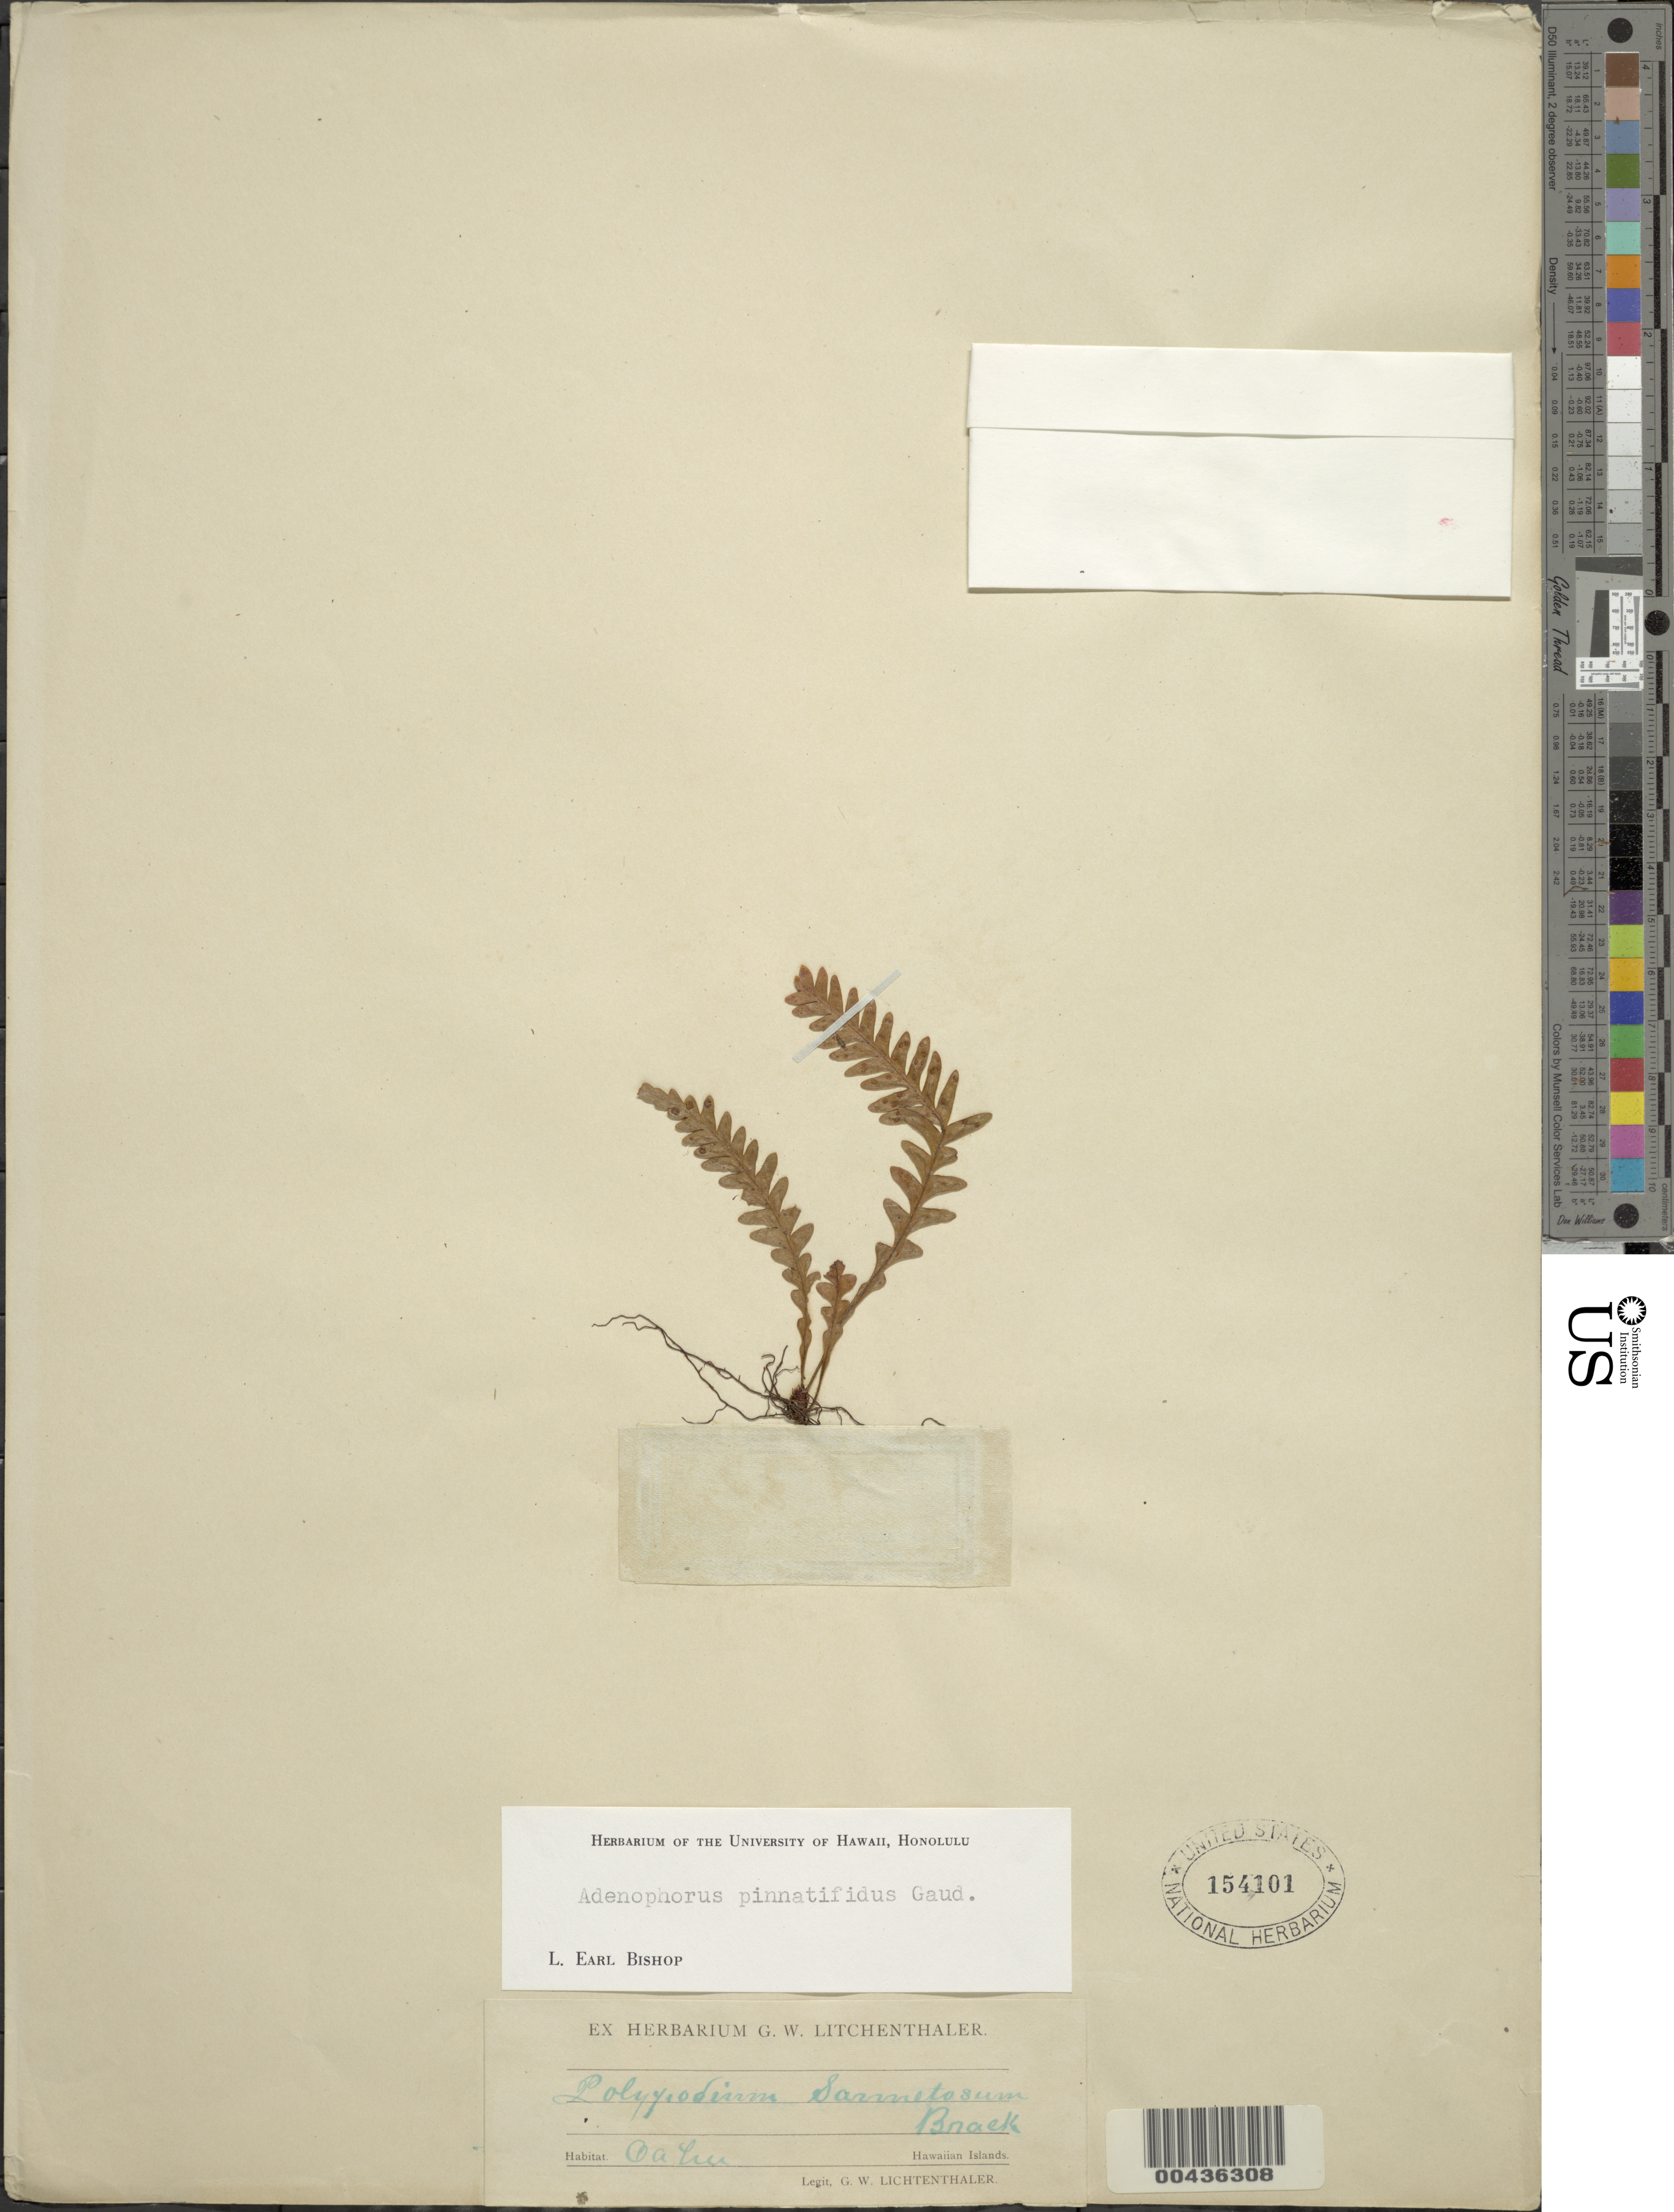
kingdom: Plantae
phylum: Tracheophyta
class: Polypodiopsida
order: Polypodiales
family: Polypodiaceae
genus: Adenophorus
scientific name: Adenophorus pinnatifidus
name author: Gaudich.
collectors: G. Lichtenthaler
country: United States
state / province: Hawaii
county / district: Kauai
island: Kaua'i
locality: Hawaiian Islands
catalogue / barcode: US 154101